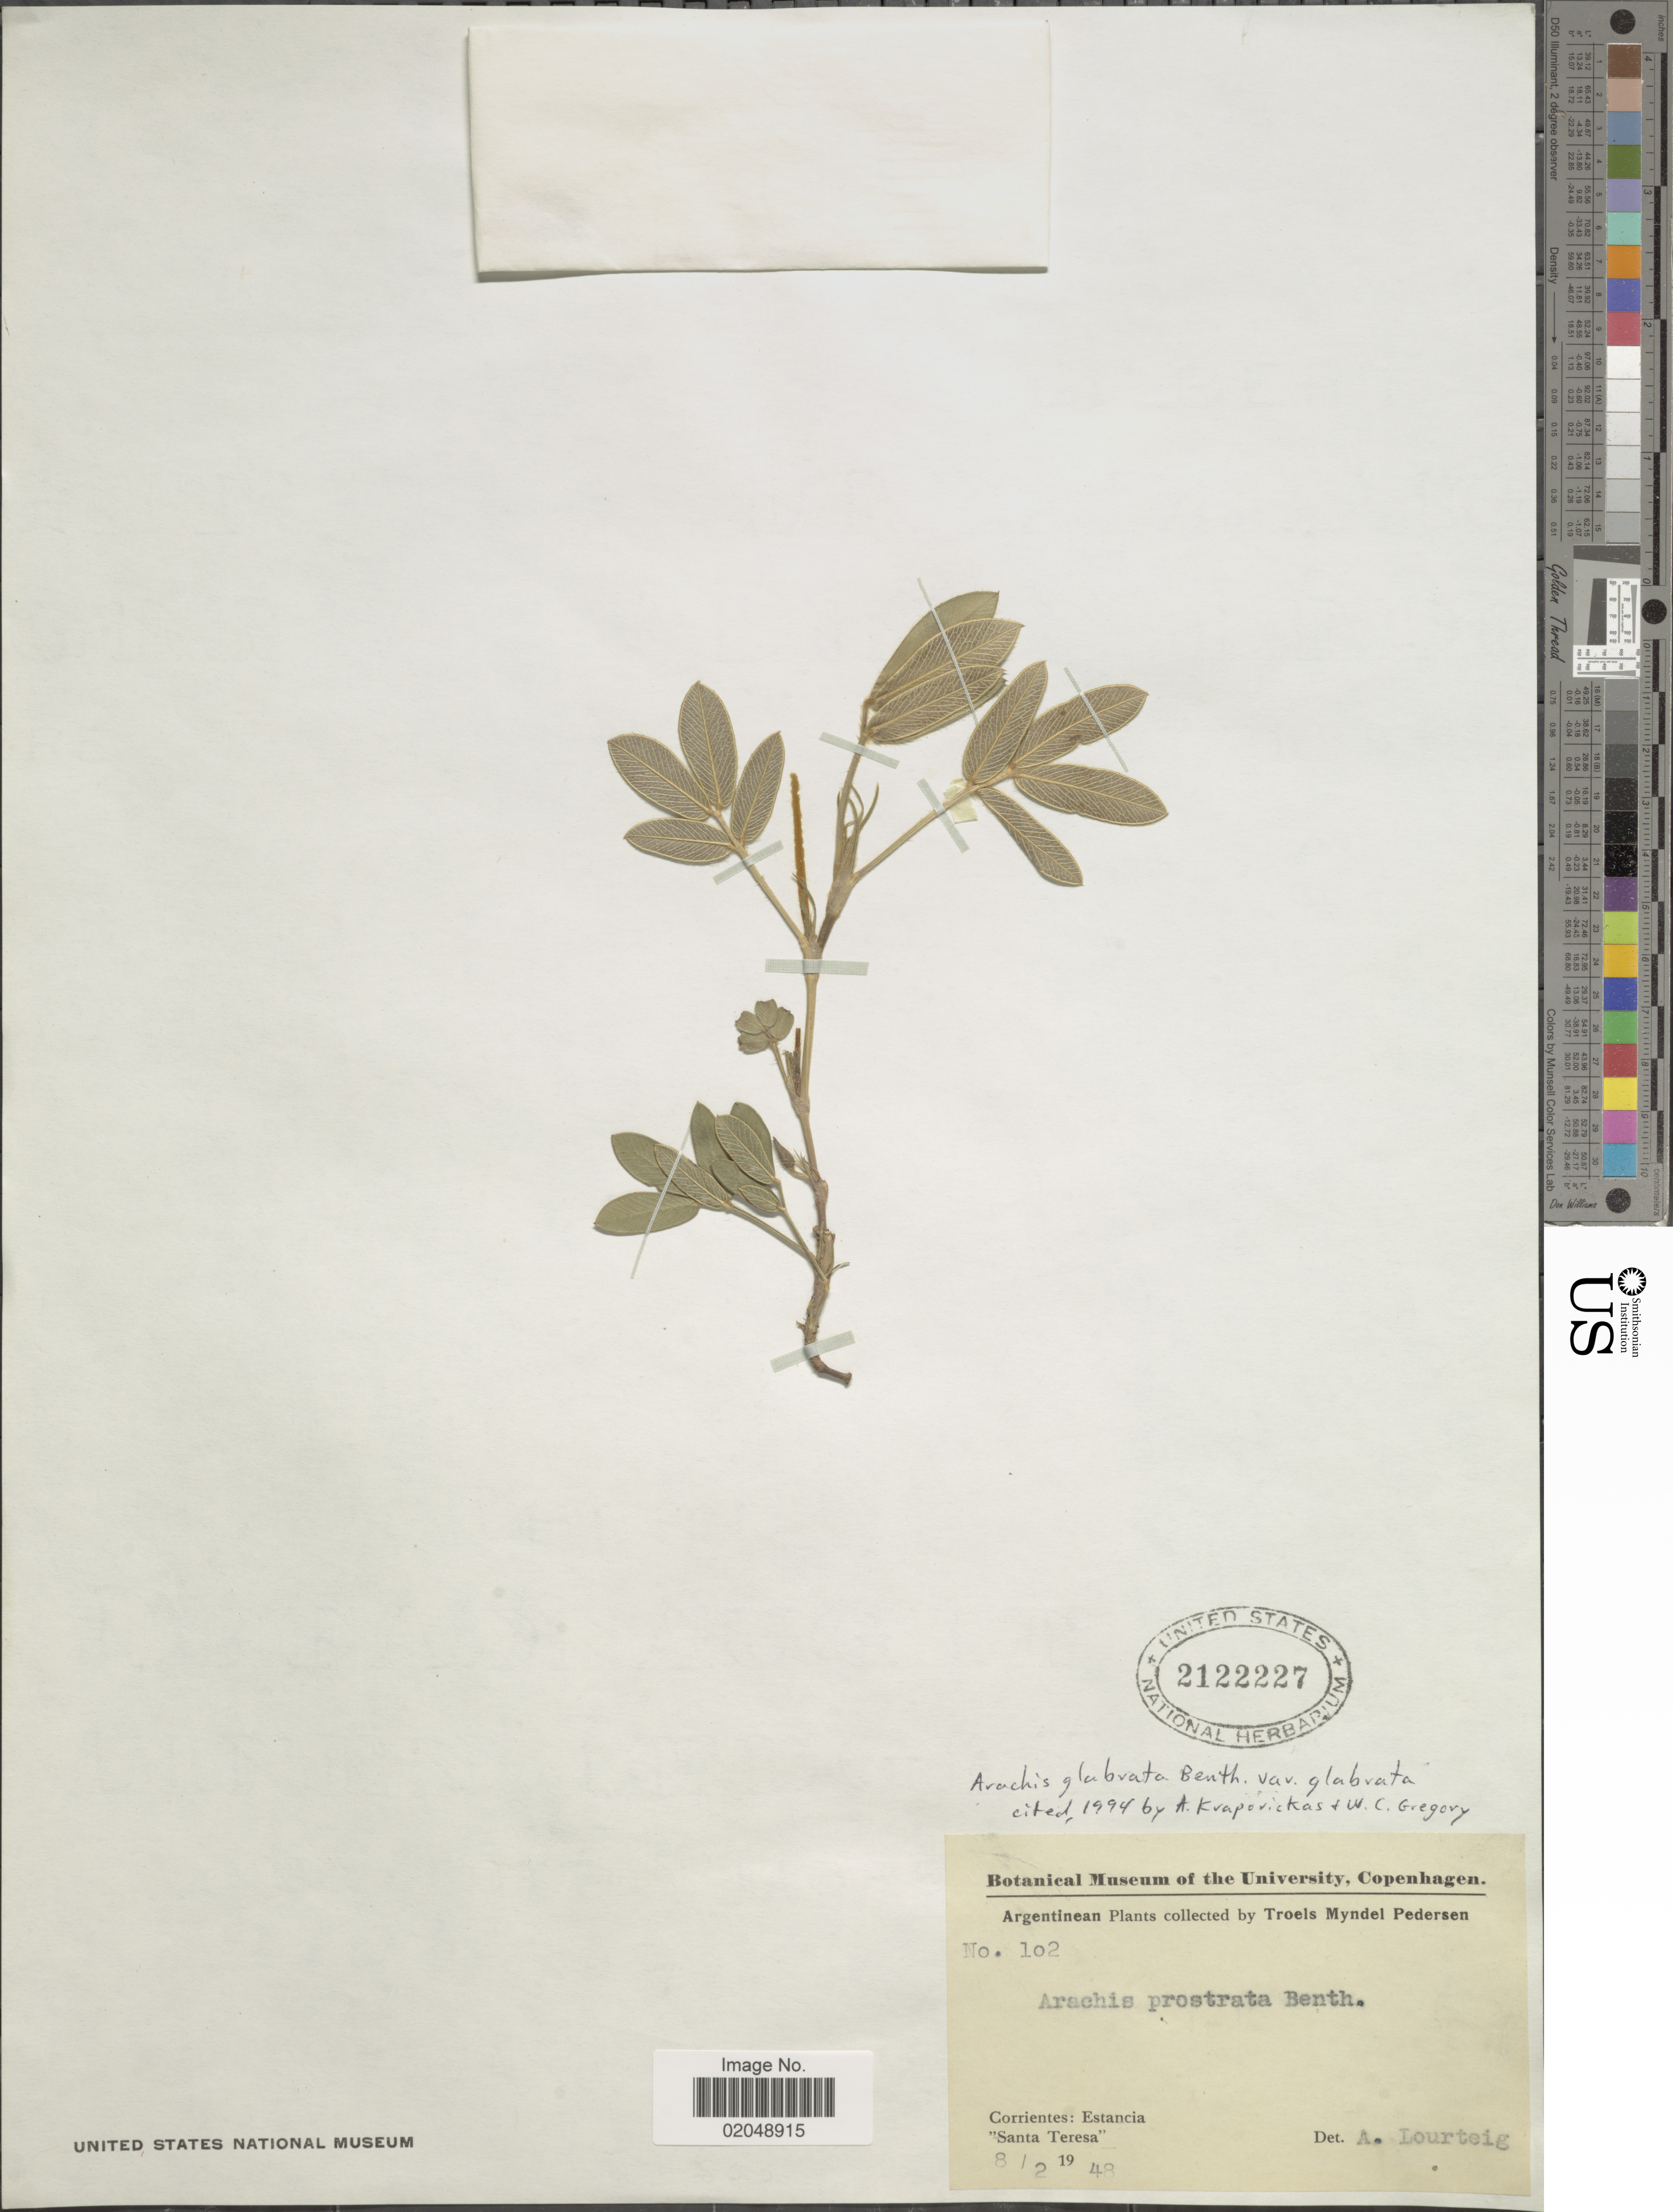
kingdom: Plantae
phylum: Tracheophyta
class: Magnoliopsida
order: Fabales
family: Fabaceae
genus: Arachis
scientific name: Arachis glabrata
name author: Benth.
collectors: T. Pederson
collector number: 102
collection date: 1948-02-08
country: Argentina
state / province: Corrientes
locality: Estancia 'Santa Teresa'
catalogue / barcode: US 2122227